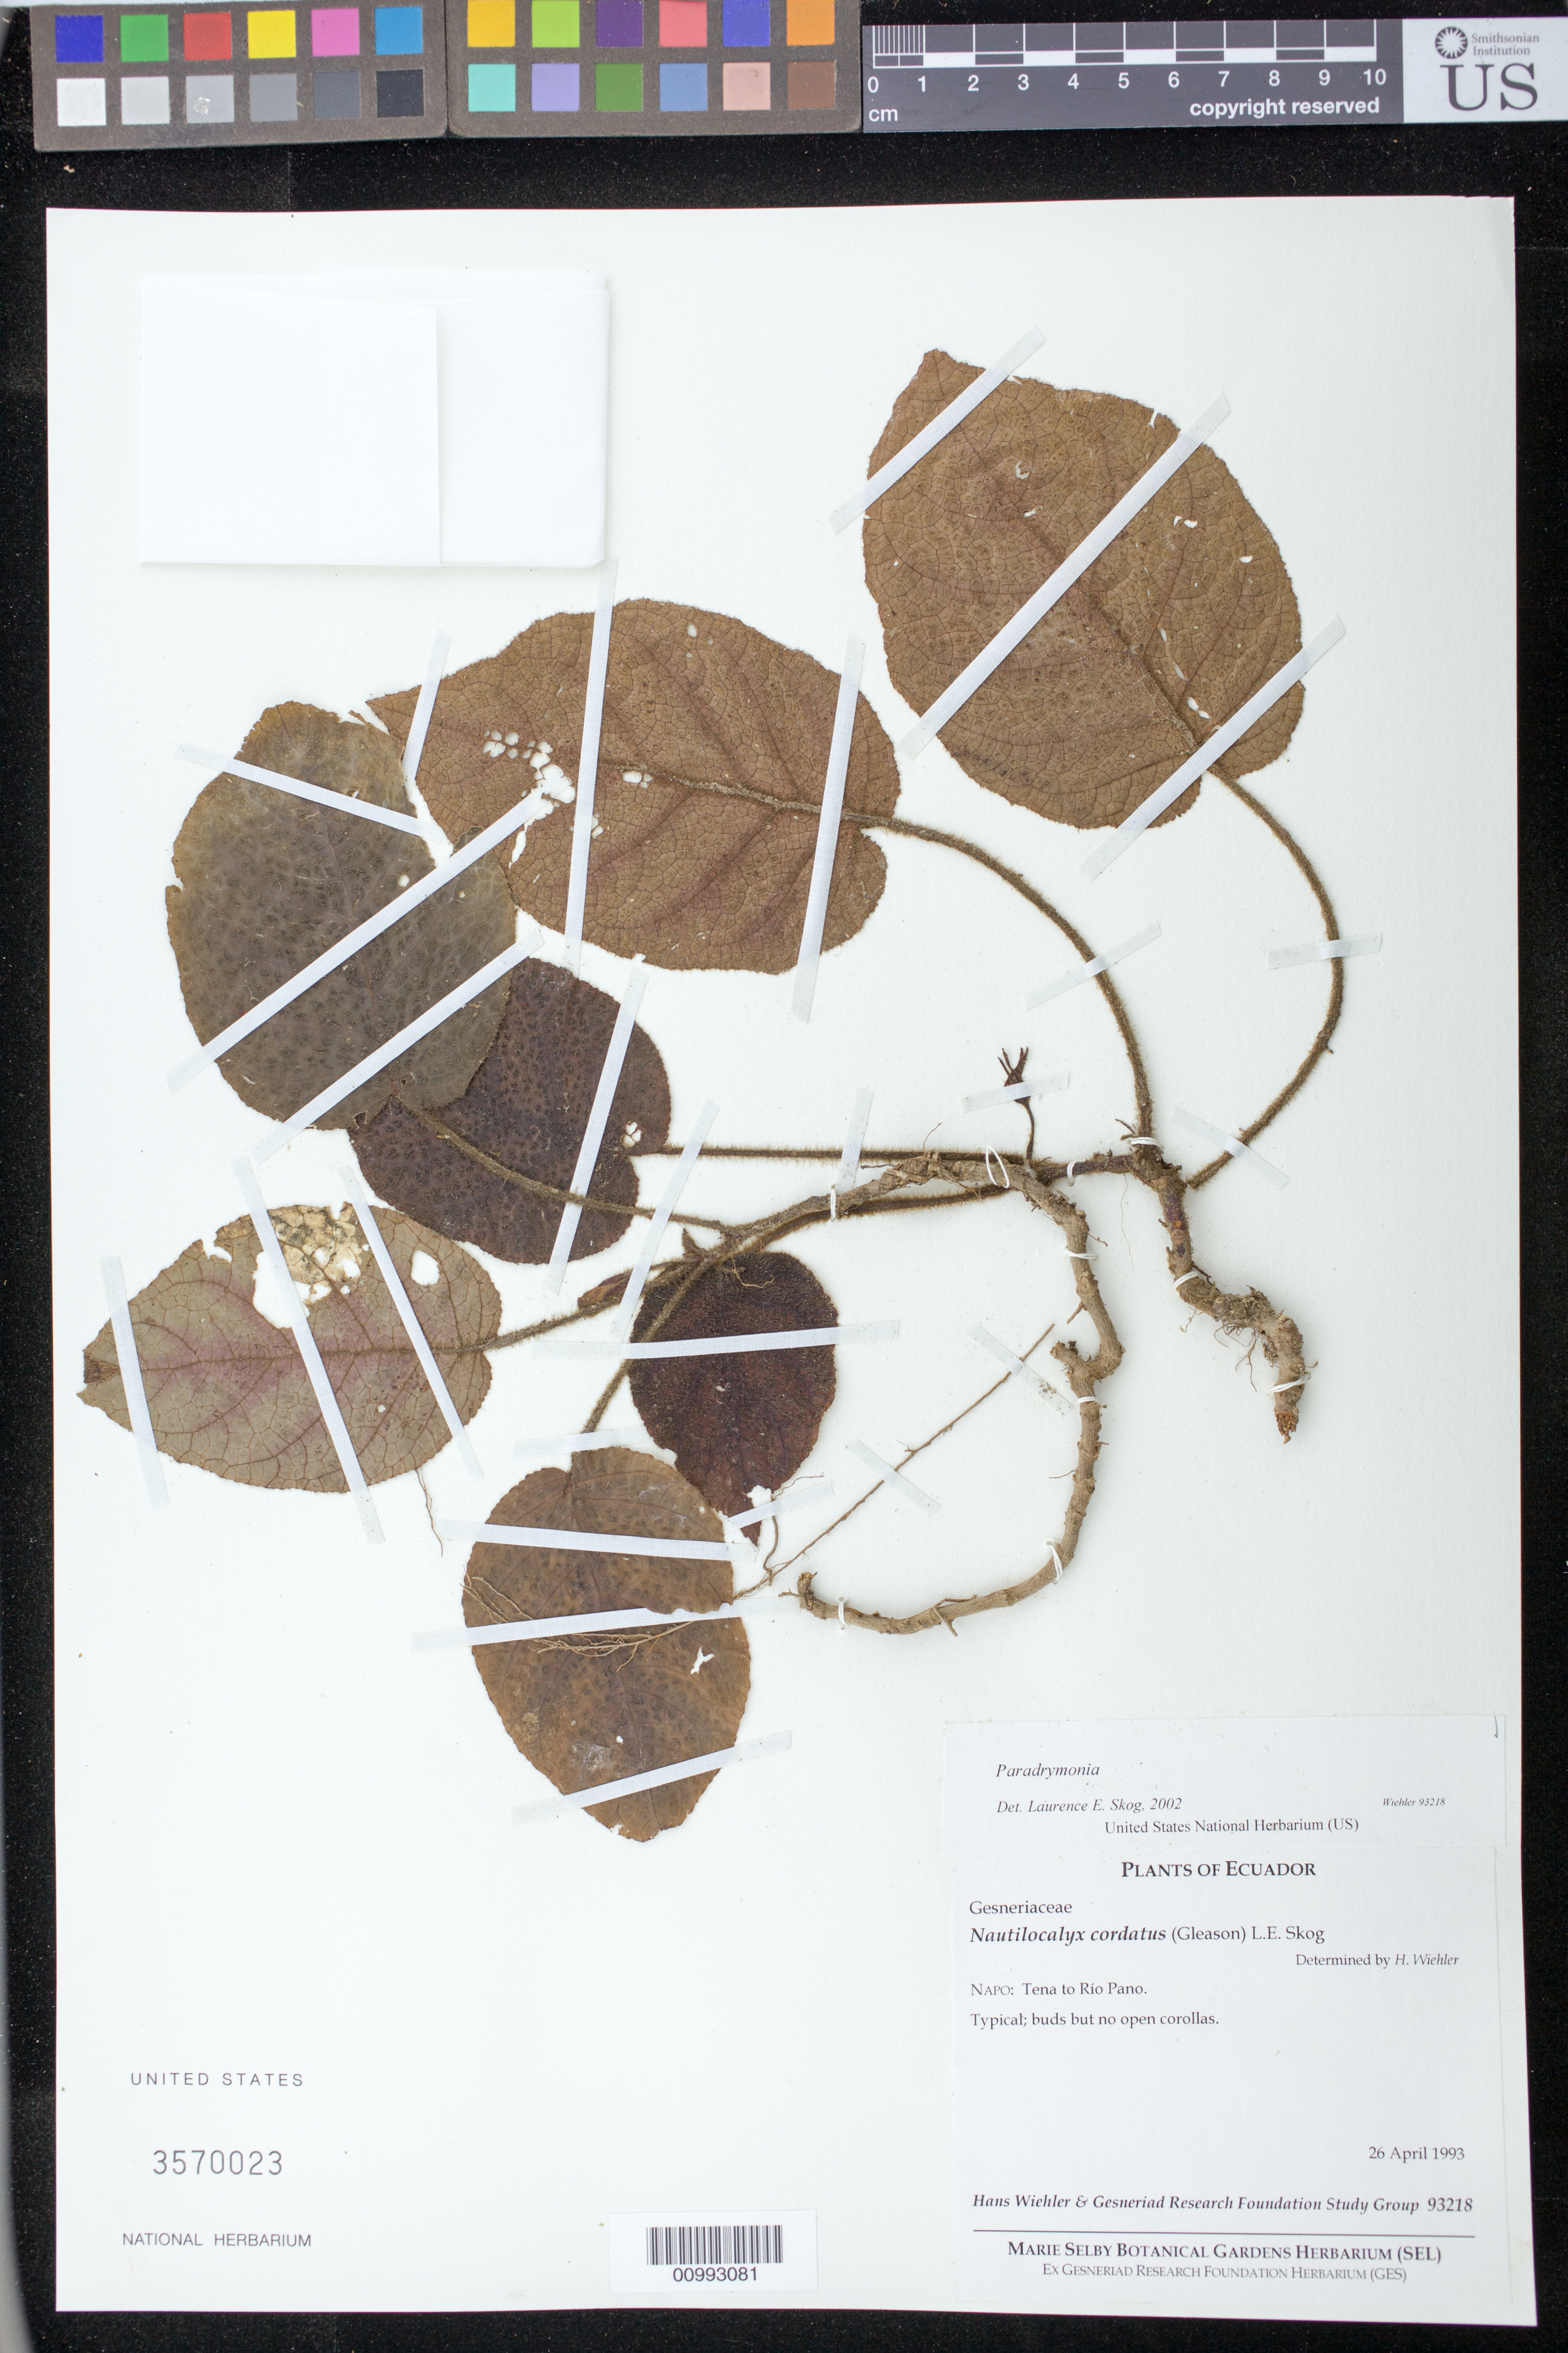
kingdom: Plantae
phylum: Tracheophyta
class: Magnoliopsida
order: Lamiales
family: Gesneriaceae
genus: Paradrymonia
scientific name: Paradrymonia sp.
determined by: Skog, Laurence E.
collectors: H. J. Wiehler & Gesneriad Research Foundation Study Group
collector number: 93218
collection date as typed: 26 Apr 1993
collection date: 1993-04-26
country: Ecuador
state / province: Napo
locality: Napo: Tena to Río Pano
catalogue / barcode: US 3570023